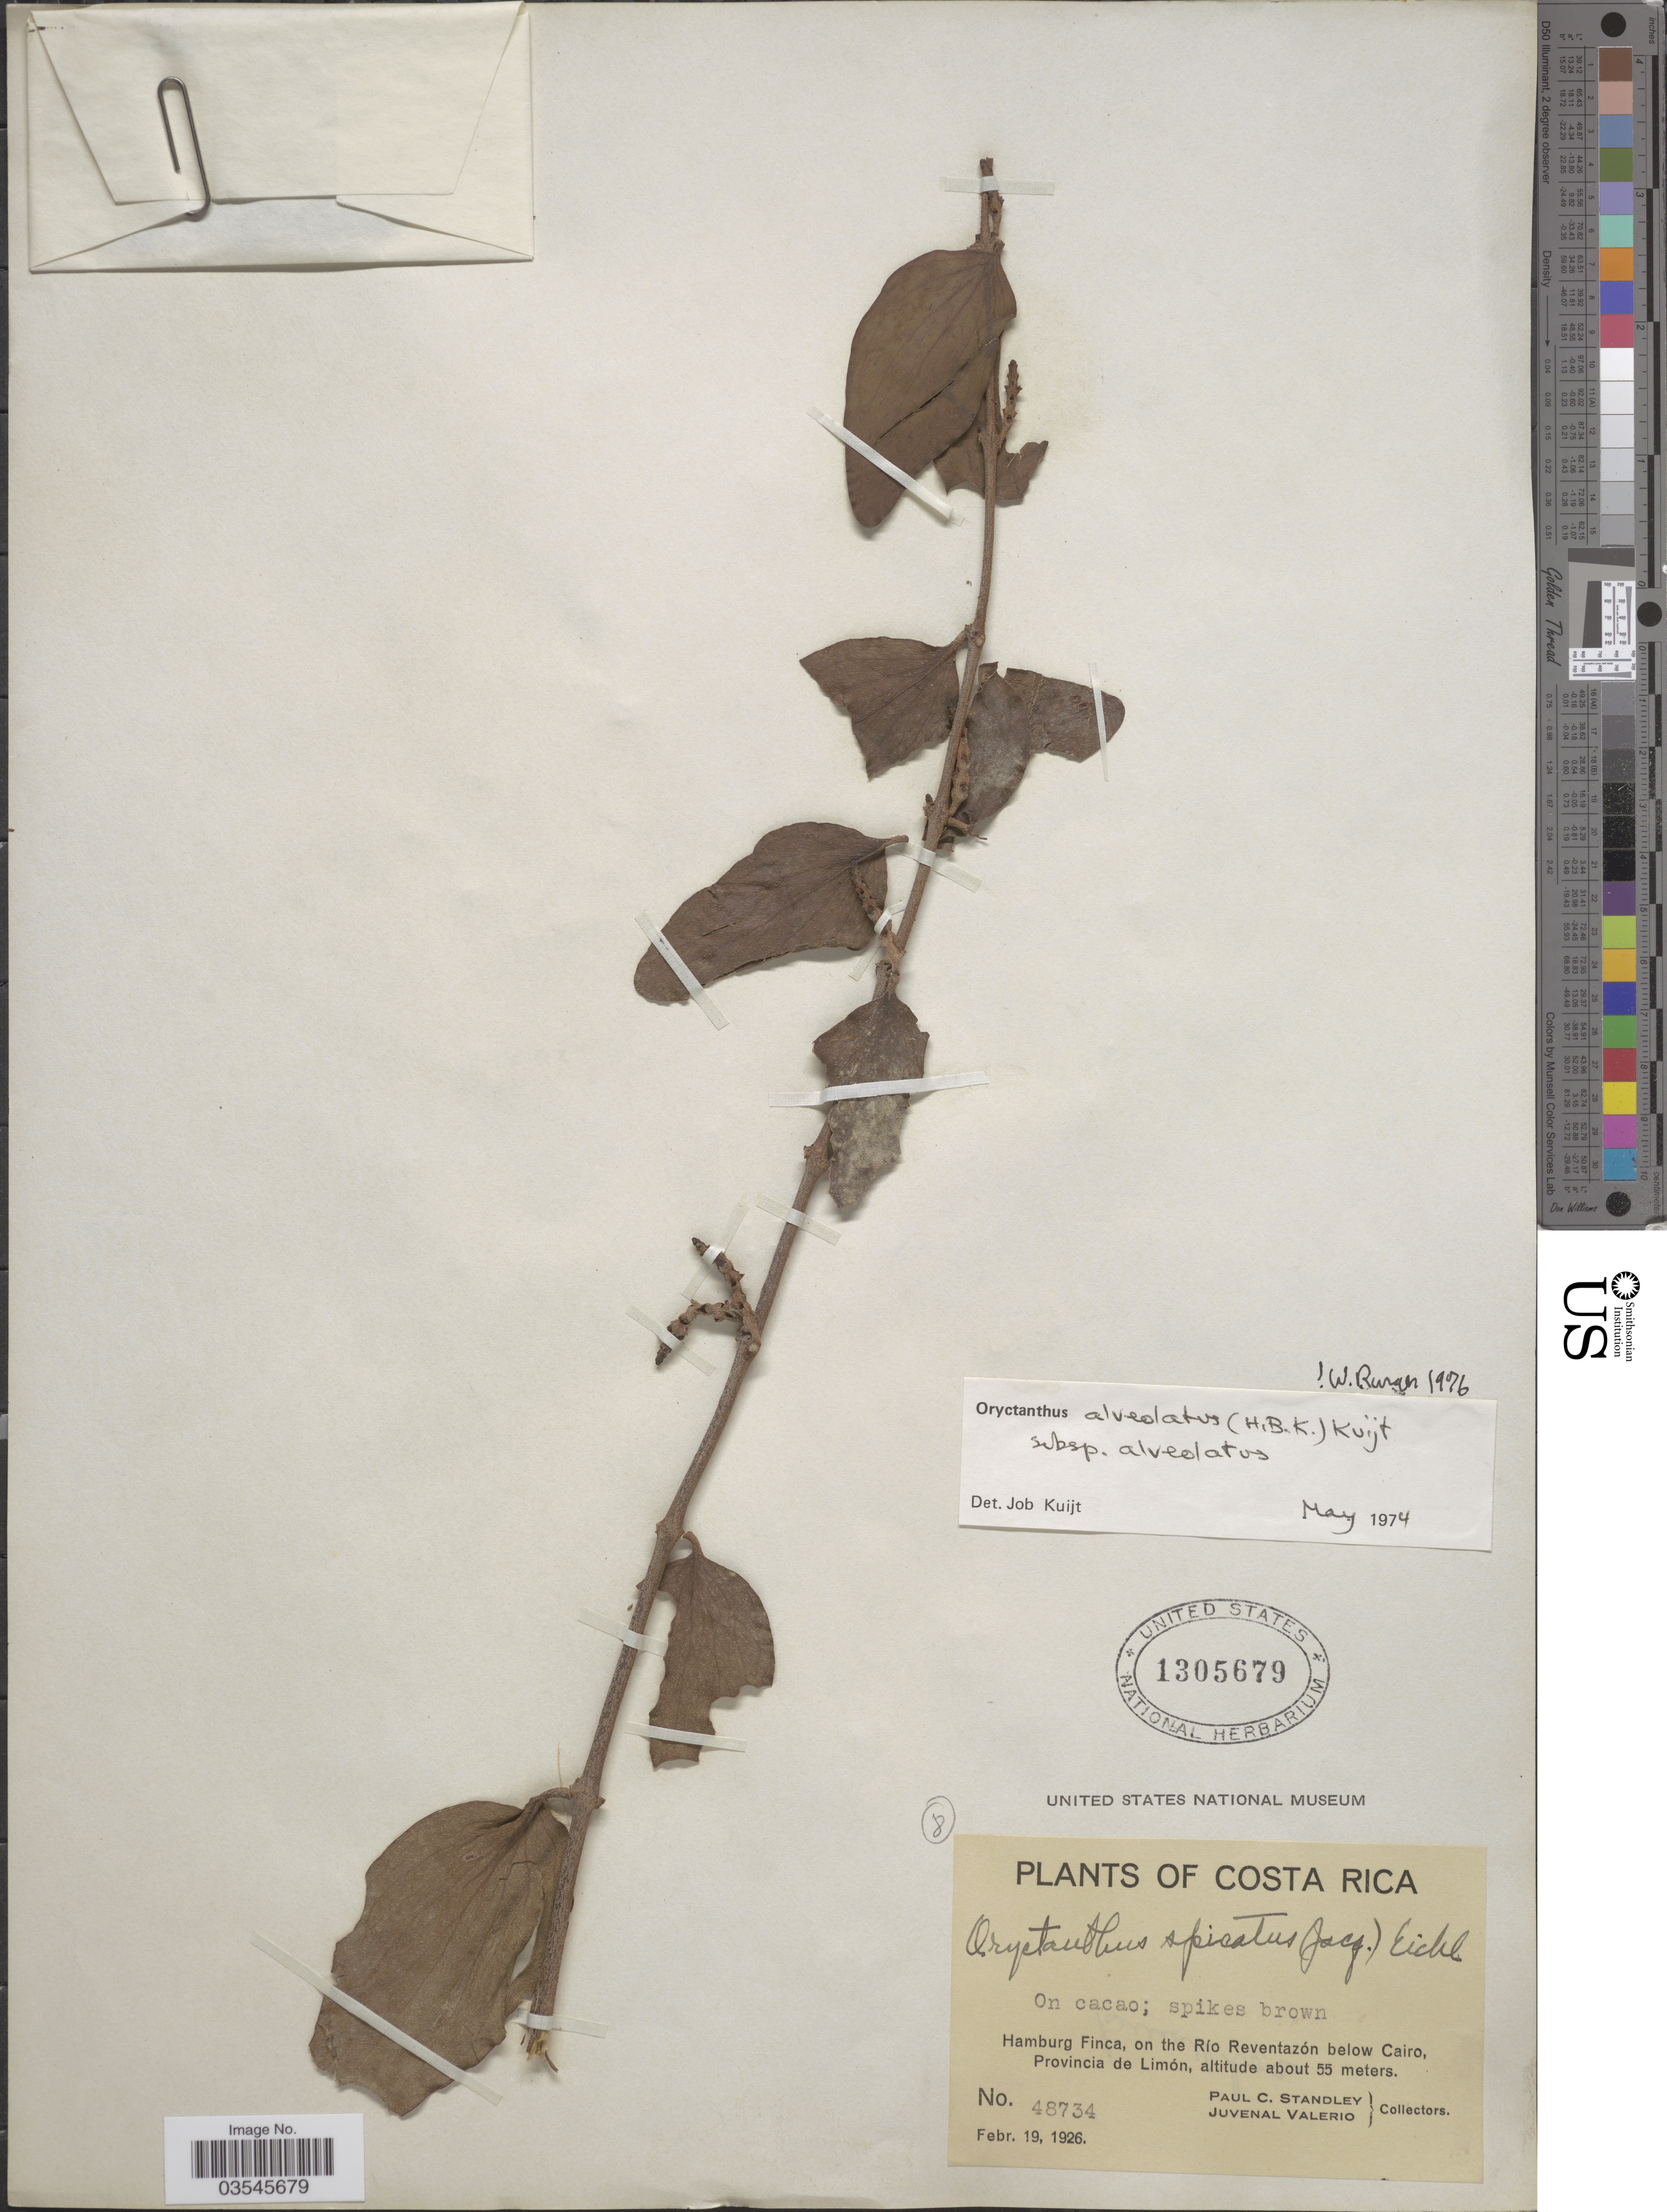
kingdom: Plantae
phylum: Tracheophyta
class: Magnoliopsida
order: Santalales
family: Loranthaceae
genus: Oryctanthus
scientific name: Oryctanthus alveolatus subsp. alveolatus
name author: (Kunth) Kuijt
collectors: P. C. Standley & J. Valerio R.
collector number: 48734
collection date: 1926-02-19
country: Costa Rica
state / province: Limón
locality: Hamburg Finca, on the Río Reventazón below Cairo.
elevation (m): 55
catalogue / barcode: US 1305679